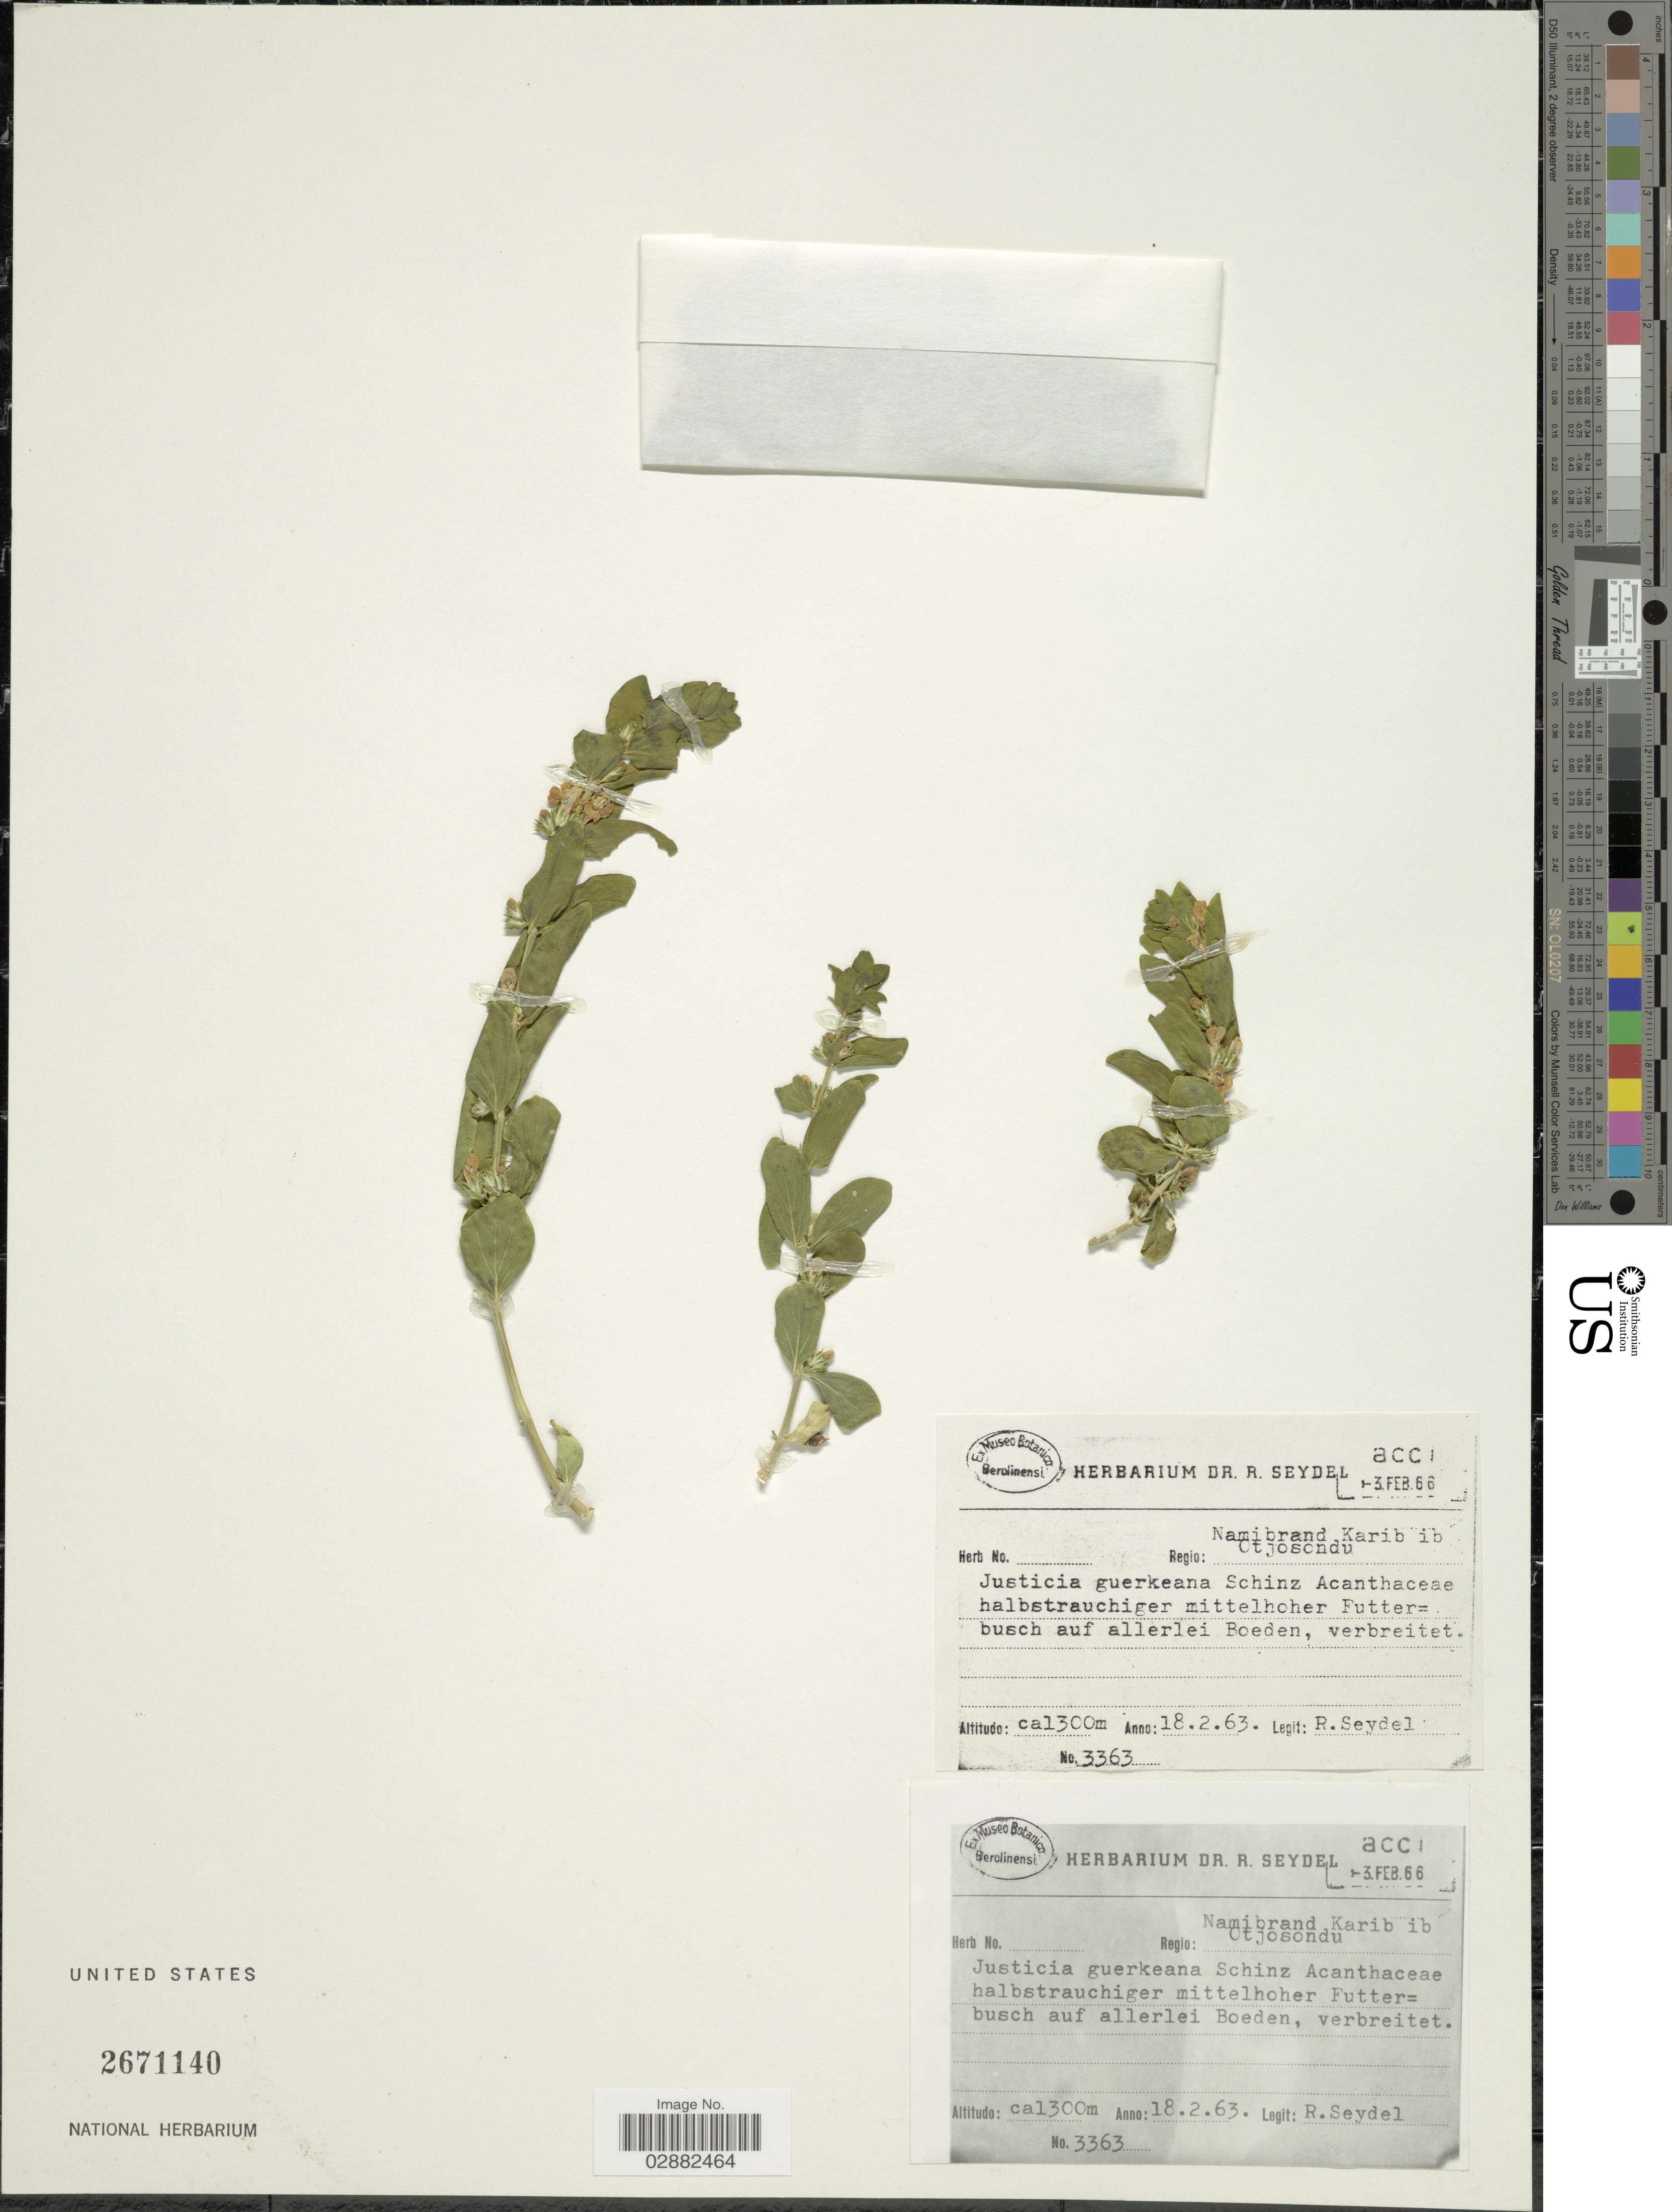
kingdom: Plantae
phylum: Tracheophyta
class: Magnoliopsida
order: Lamiales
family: Acanthaceae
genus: Justicia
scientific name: Justicia guerkeana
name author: Schinz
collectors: R. Seydel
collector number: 3363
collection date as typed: Transcribed d/m/y: 18/2/63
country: Namibia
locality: Regio: Namibrand Karib ib Otjosondu.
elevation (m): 1300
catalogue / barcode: US 2671140